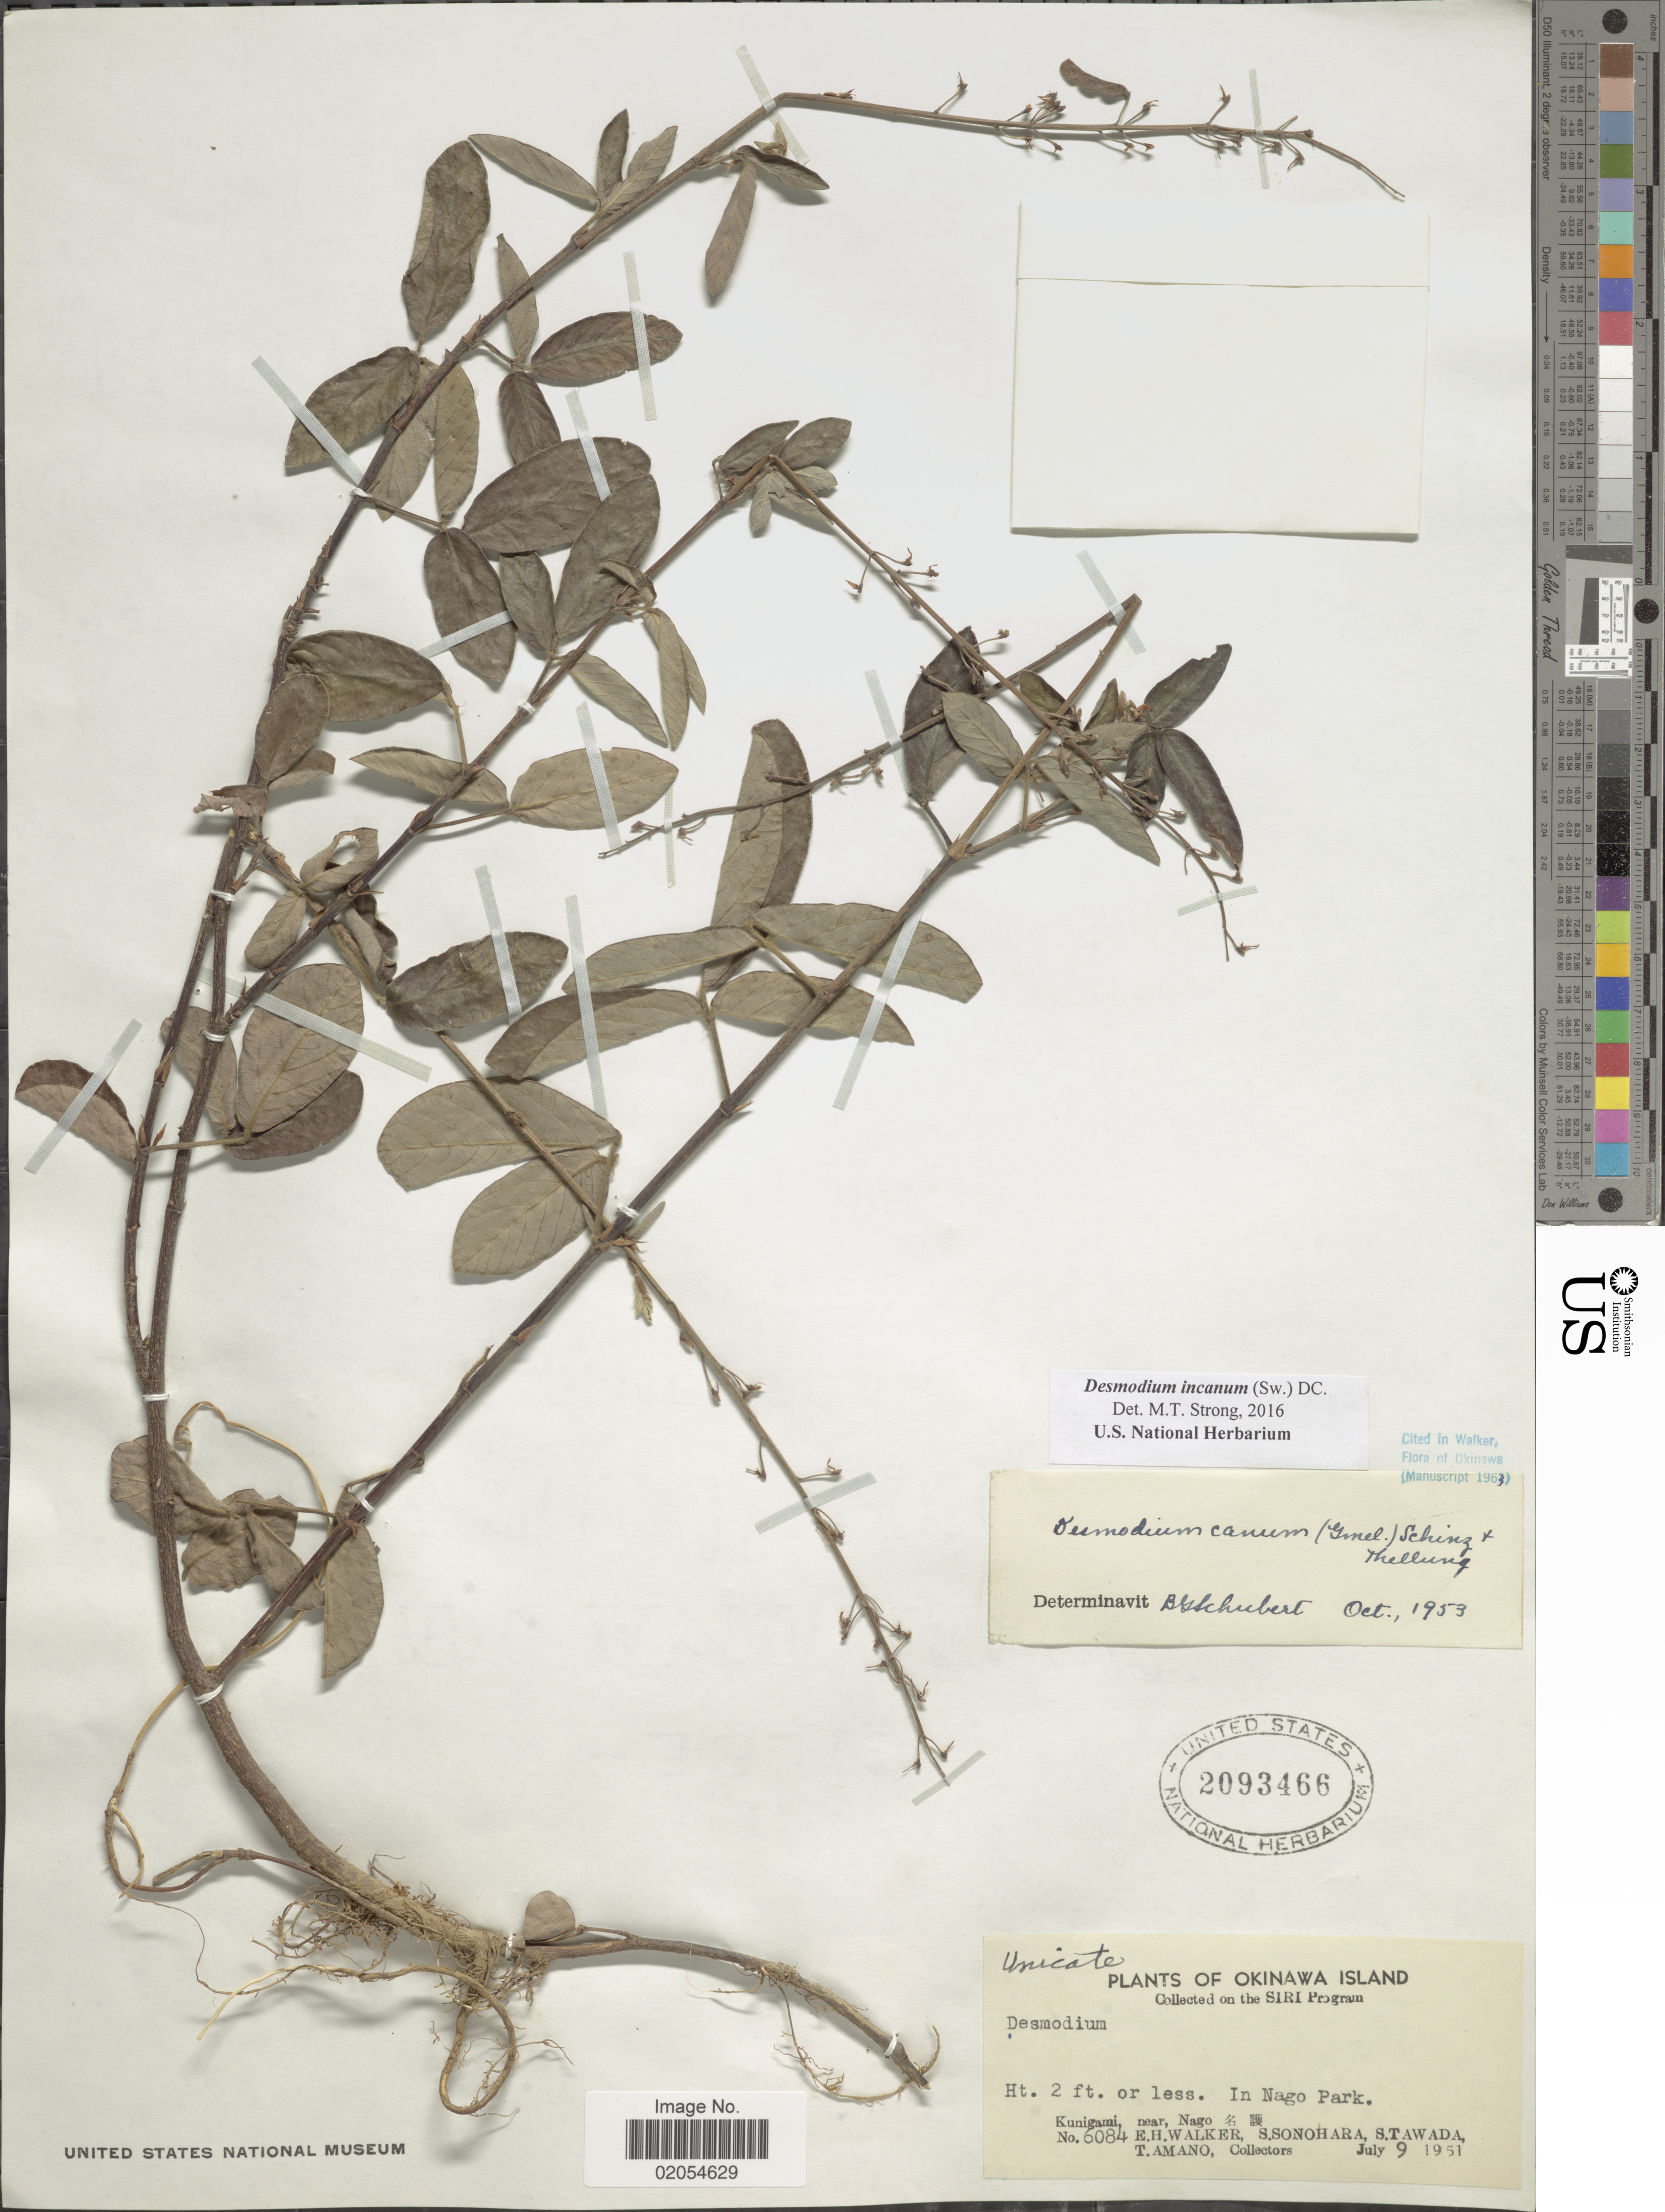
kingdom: Plantae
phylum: Tracheophyta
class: Magnoliopsida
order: Fabales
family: Fabaceae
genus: Desmodium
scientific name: Desmodium incanum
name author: (Sw.) DC.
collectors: E. H. Walker, S. Sonohara, S. Tawada & T. Amano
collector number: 6084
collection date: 1951-07-09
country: Japan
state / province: Okinawa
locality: In Nago Park. Kunigami, near Nago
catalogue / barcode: US 2093466